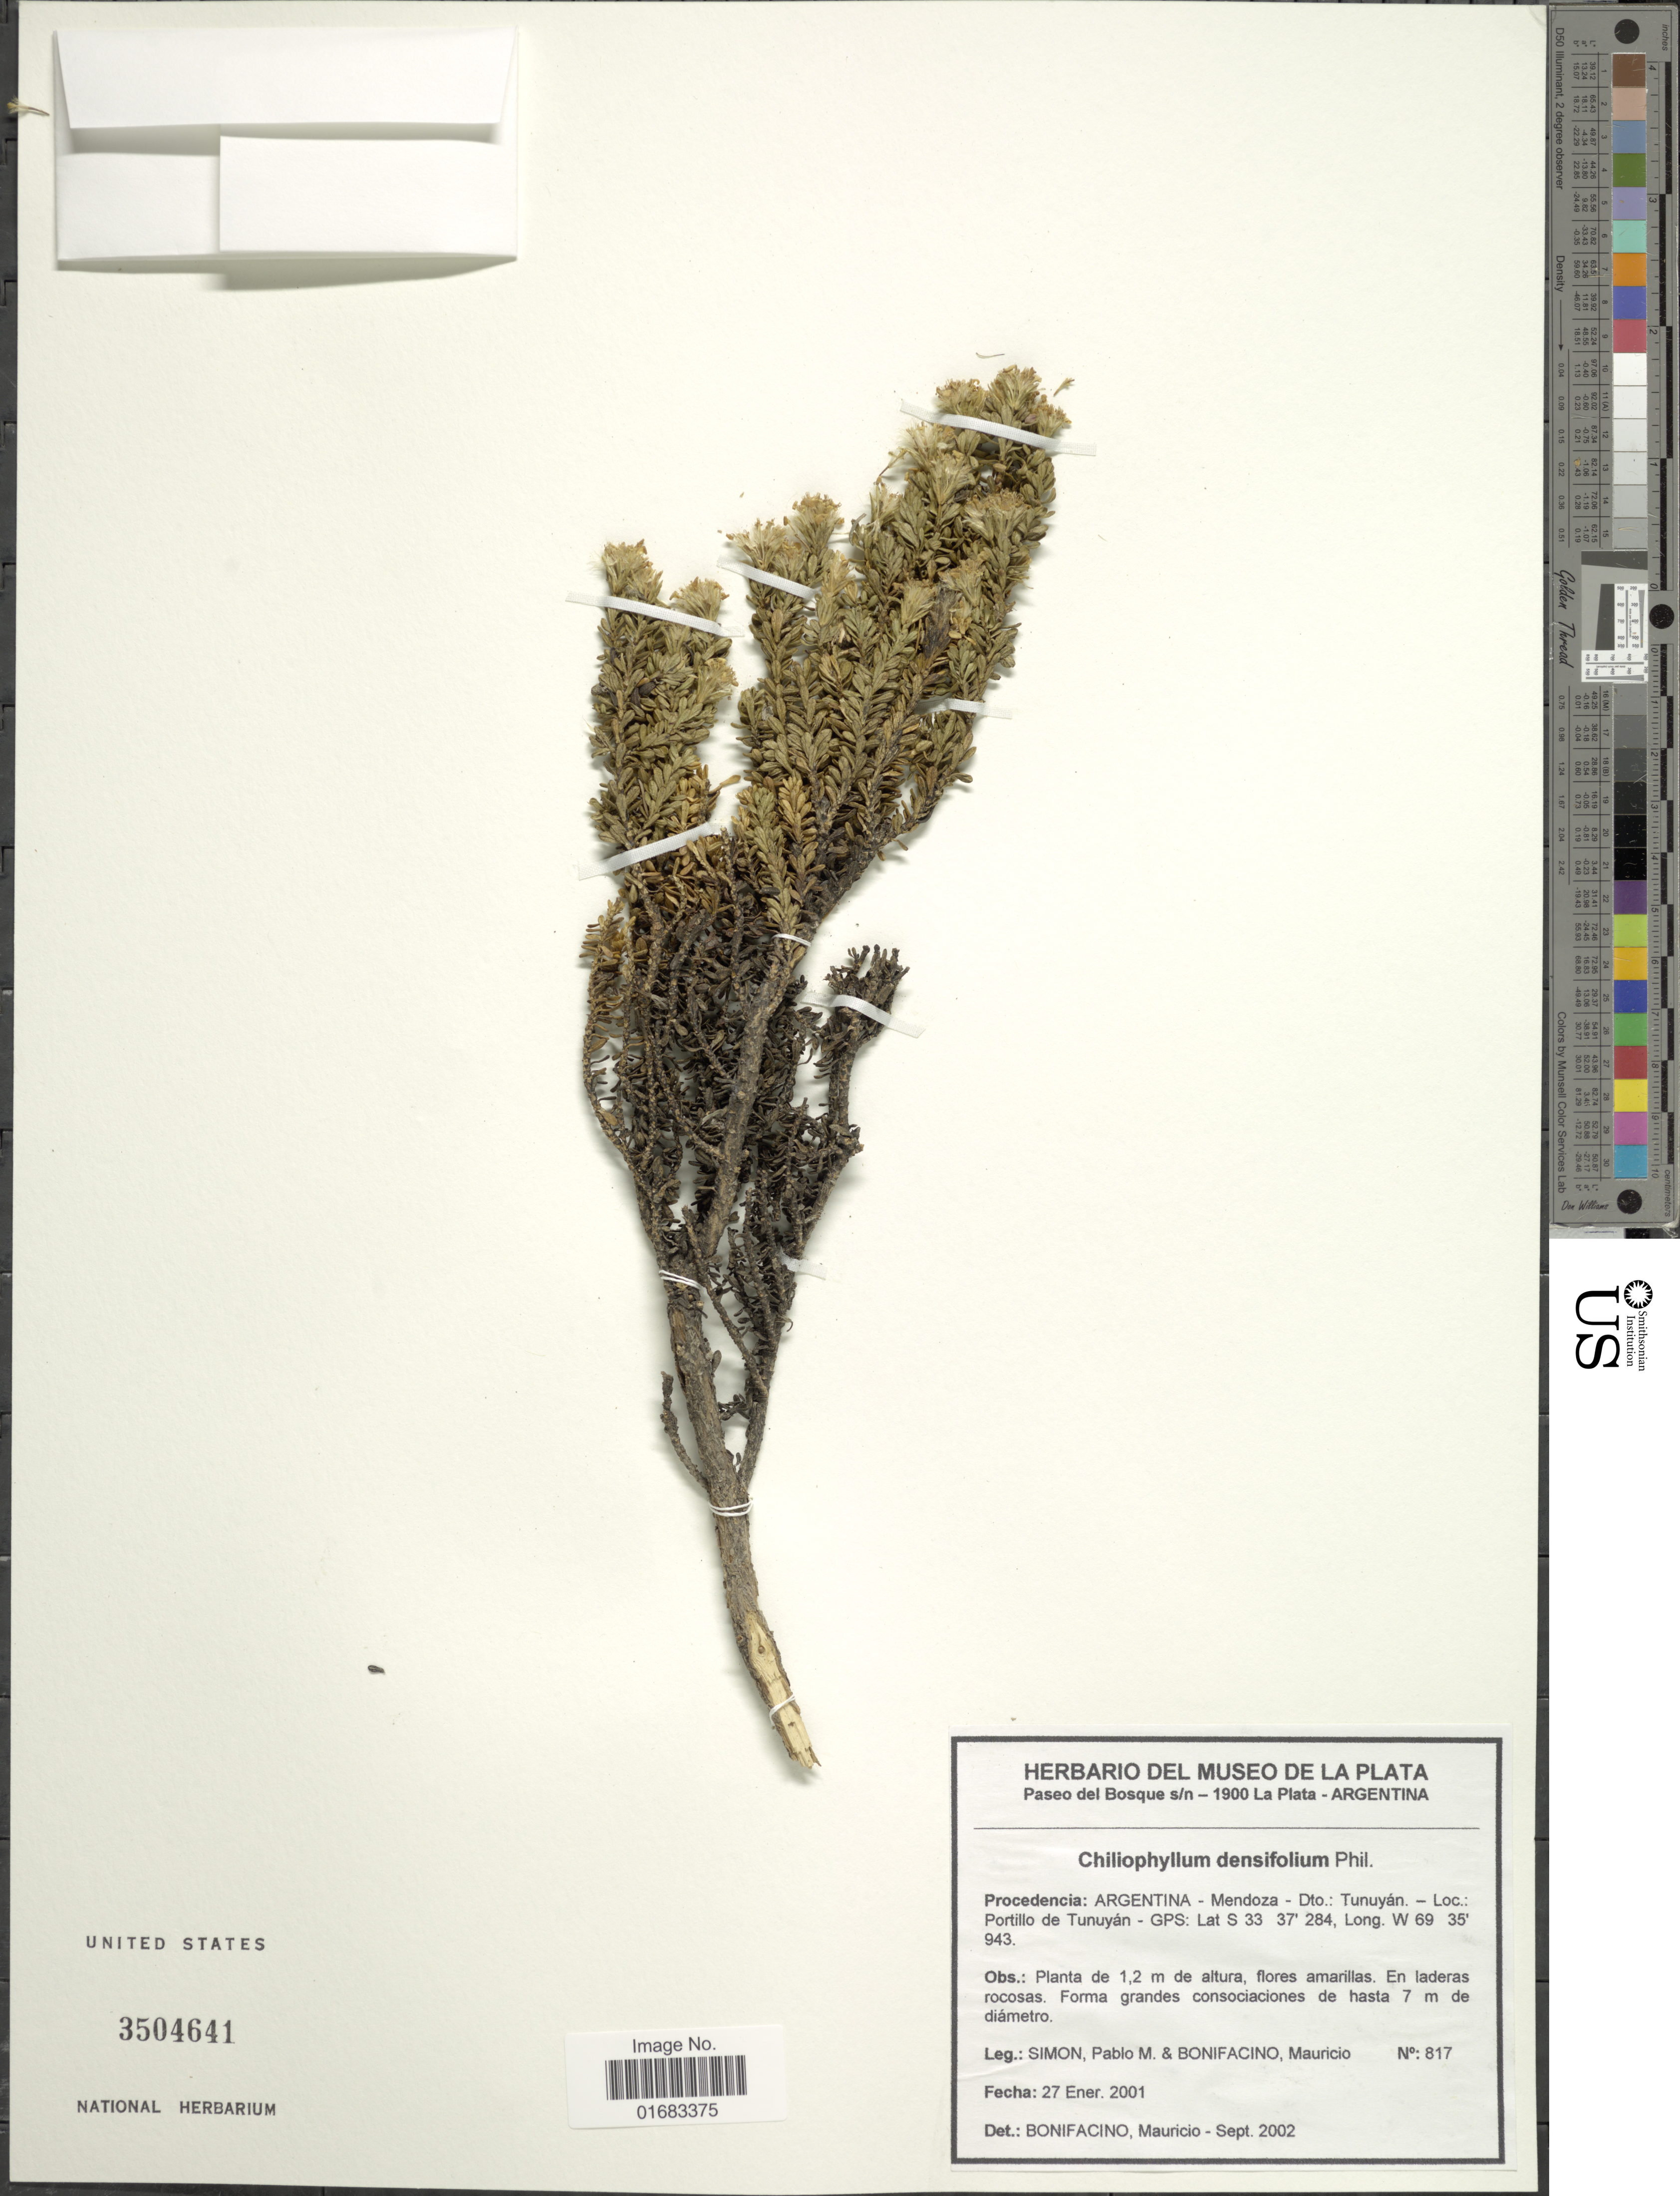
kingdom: Plantae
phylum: Tracheophyta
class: Magnoliopsida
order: Asterales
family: Asteraceae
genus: Chiliophyllum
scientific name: Chiliophyllum densifolium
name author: Phil.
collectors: P. M. Simón & M. Bonifacino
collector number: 817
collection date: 2001-01-27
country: Argentina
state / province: Mendoza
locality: Procendencia: Argentina - Mendoza - Dto.: Tunuyan. - Loc.: Portillo de ztunuyan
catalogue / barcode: US 350641